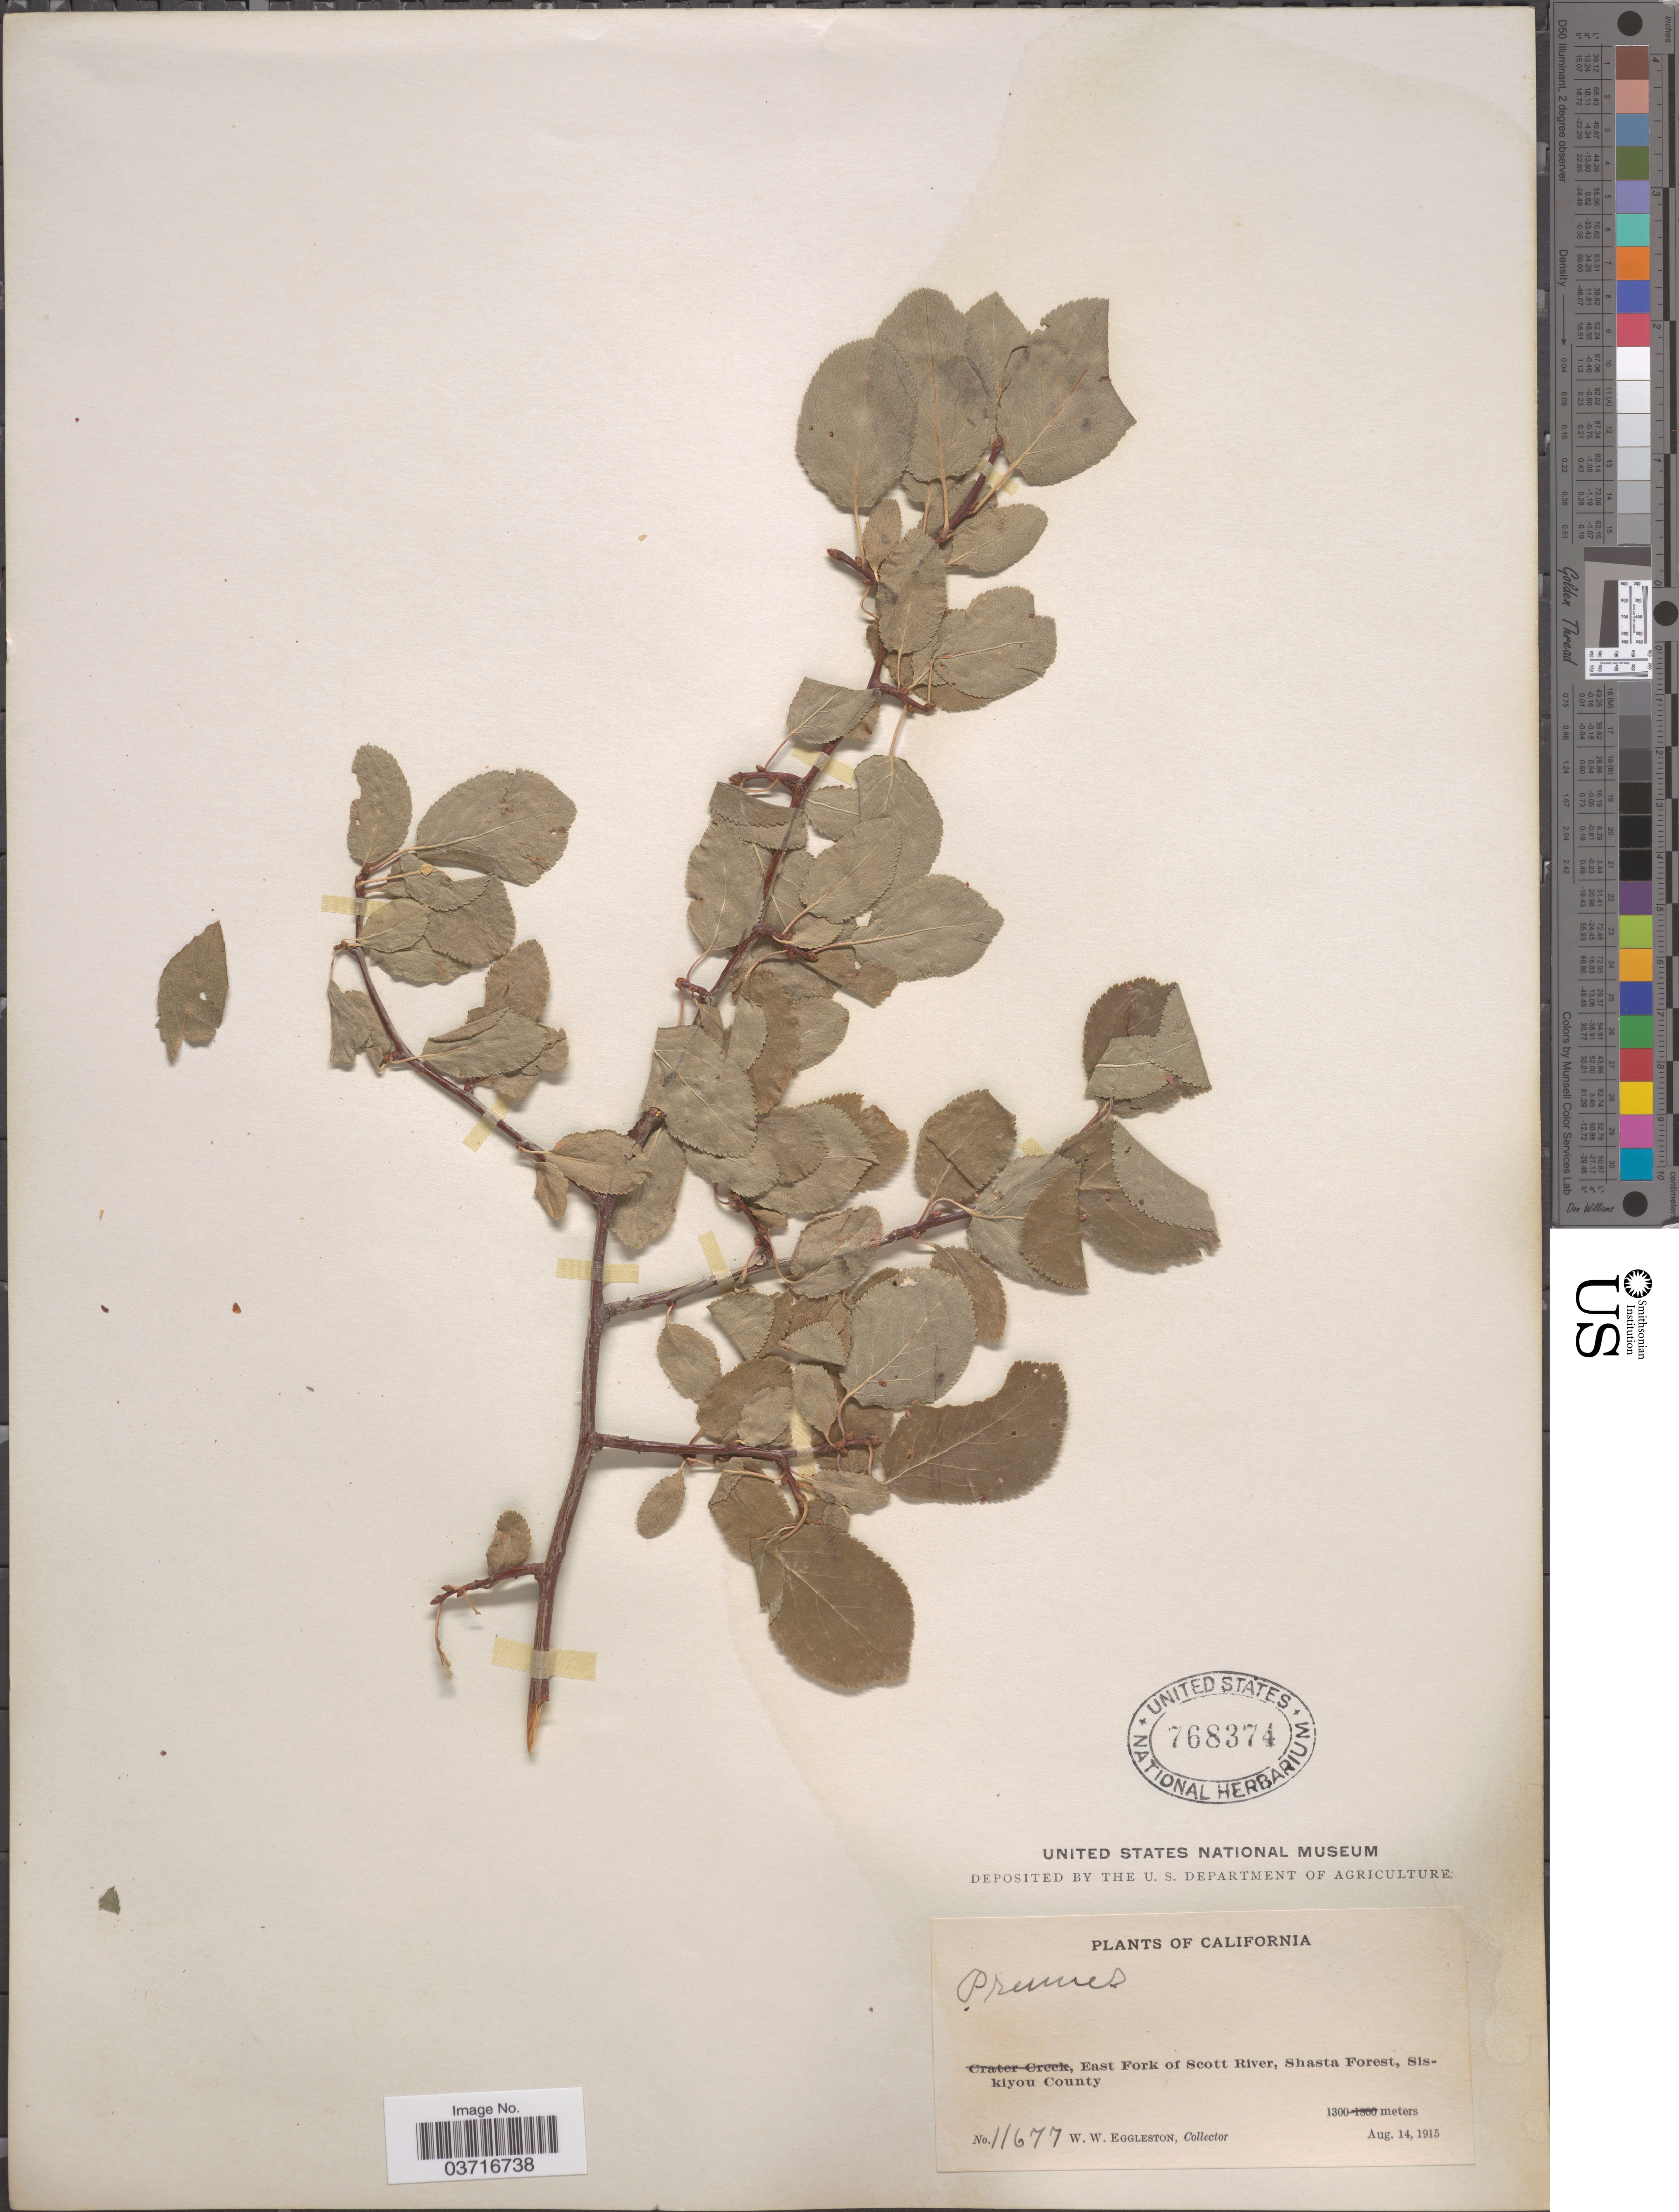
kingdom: Plantae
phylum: Tracheophyta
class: Magnoliopsida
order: Rosales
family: Rosaceae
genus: Prunus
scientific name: Prunus sp.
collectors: W. W. Eggleston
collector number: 11677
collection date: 1915-08-14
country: United States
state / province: California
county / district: Siskiyou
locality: East Fork of Scott River, Shasta Forest, Siskiyou County.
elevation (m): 1300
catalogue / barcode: US 768374